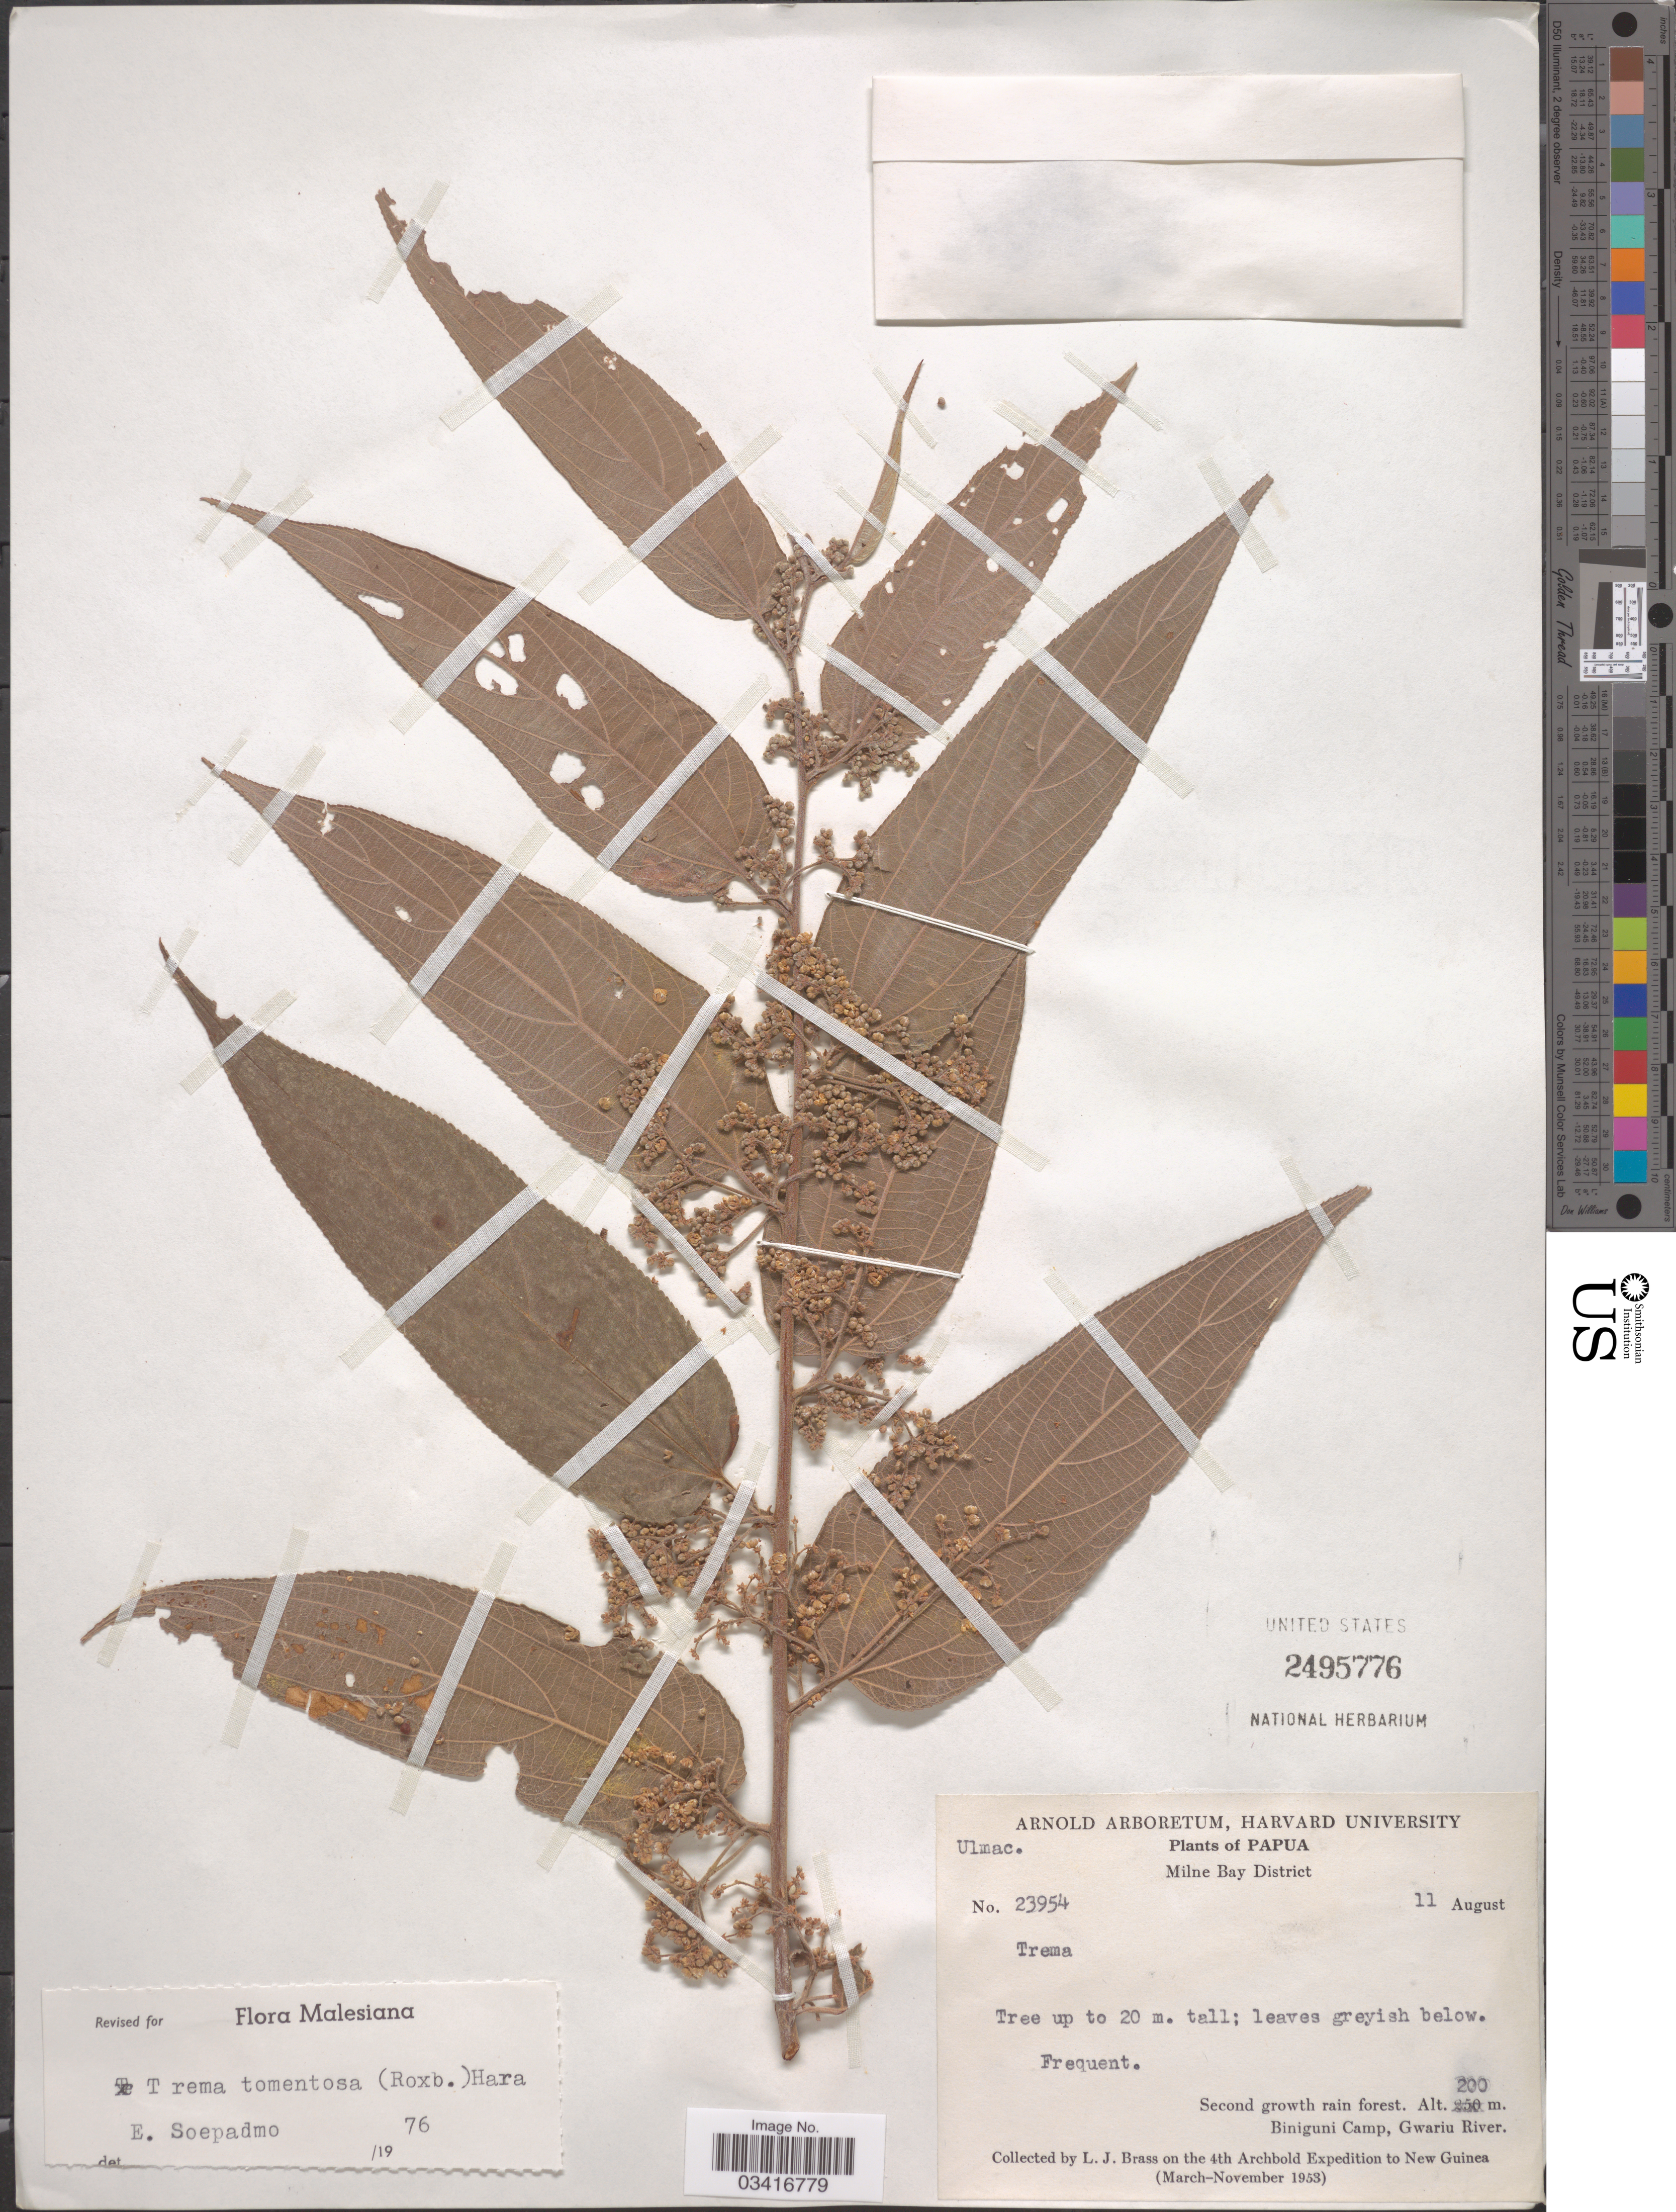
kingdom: Plantae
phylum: Tracheophyta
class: Magnoliopsida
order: Rosales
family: Cannabaceae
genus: Trema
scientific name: Trema tomentosum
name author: (Roxb.) Y. Hara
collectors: L. J. Brass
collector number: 23954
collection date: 1953-08-11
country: Papua New Guinea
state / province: Milne Bay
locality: Papua. Milne Bay District. Biniguni Camp, Gwariu River. New Guinea.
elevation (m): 200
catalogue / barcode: US 2495776